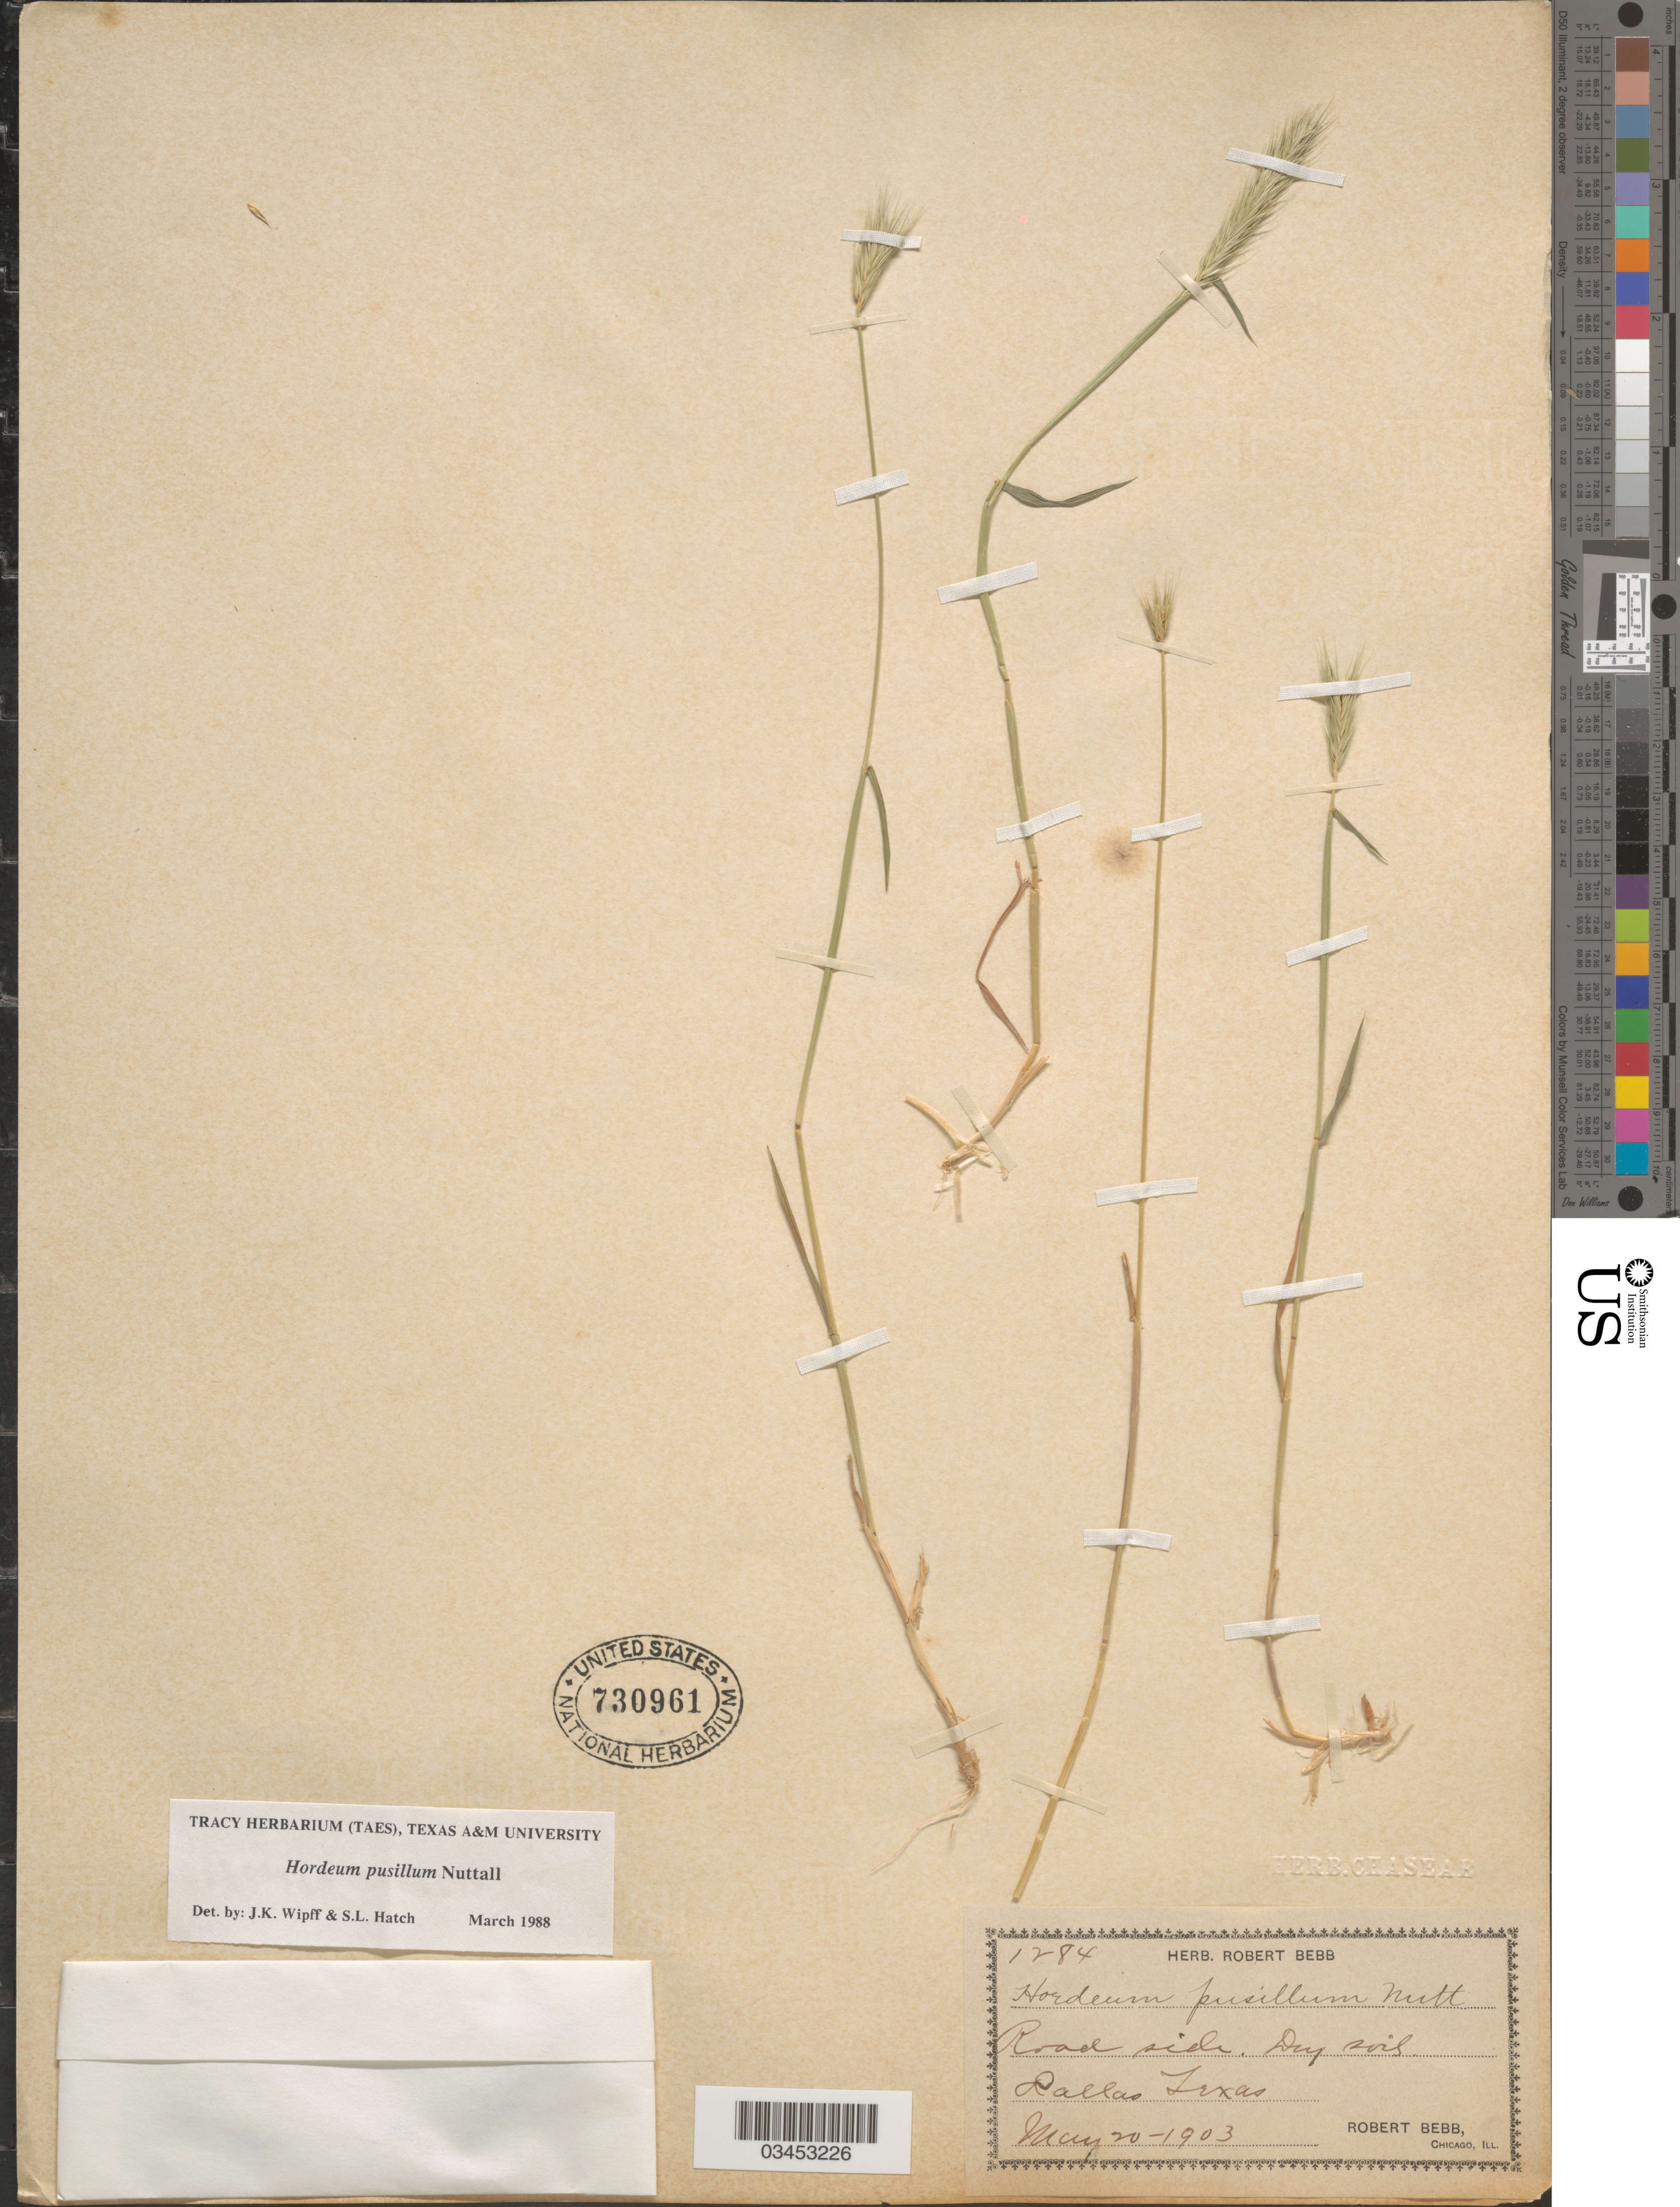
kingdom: Plantae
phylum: Tracheophyta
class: Liliopsida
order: Poales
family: Poaceae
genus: Hordeum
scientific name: Hordeum pusillum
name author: Nutt.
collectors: R. Bebb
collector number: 1284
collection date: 1903-05-20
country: United States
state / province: Texas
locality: Road side. Dry soil. Dallas.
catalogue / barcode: US 730961